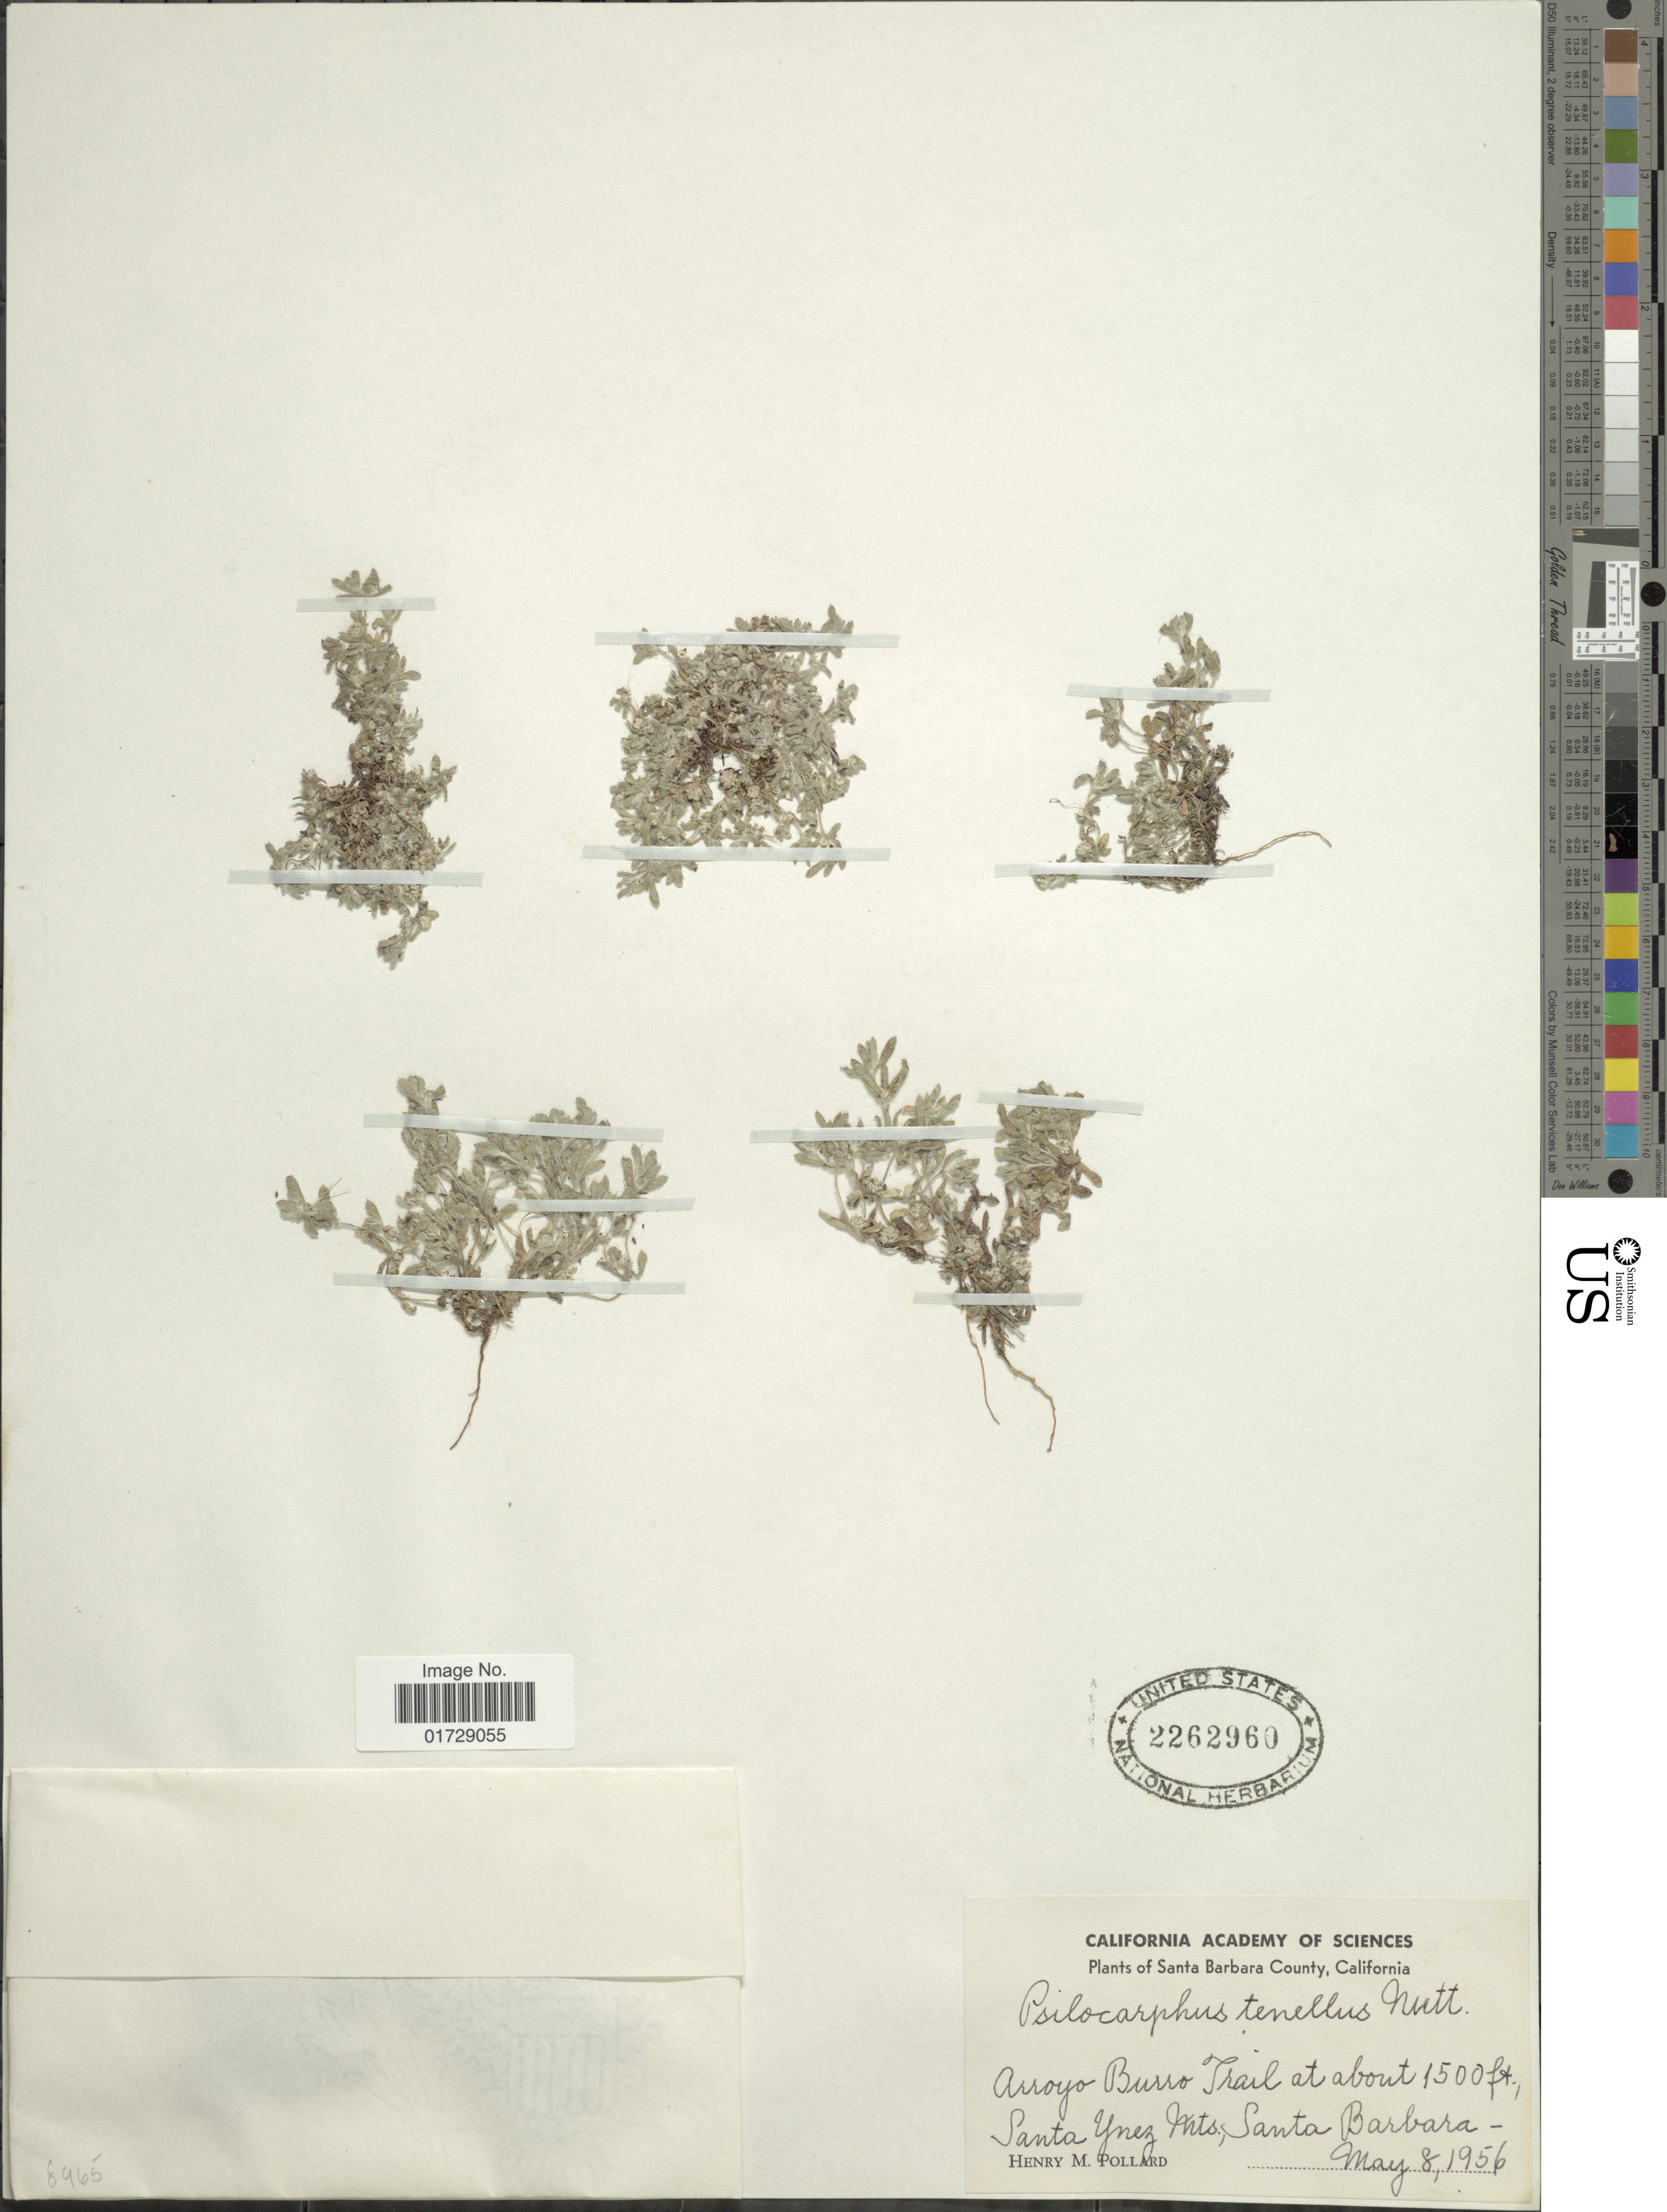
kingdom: Plantae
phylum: Tracheophyta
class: Magnoliopsida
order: Asterales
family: Asteraceae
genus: Psilocarphus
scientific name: Psilocarphus tenellus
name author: Nutt.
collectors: H. M. Pollard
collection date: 1956-05-08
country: United States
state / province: California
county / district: Santa Barbara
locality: Santa Barbara County, Arroyo Burro Trail, Santa Ynez Mts., Santa Barbara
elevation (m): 457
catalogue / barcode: US 2262960